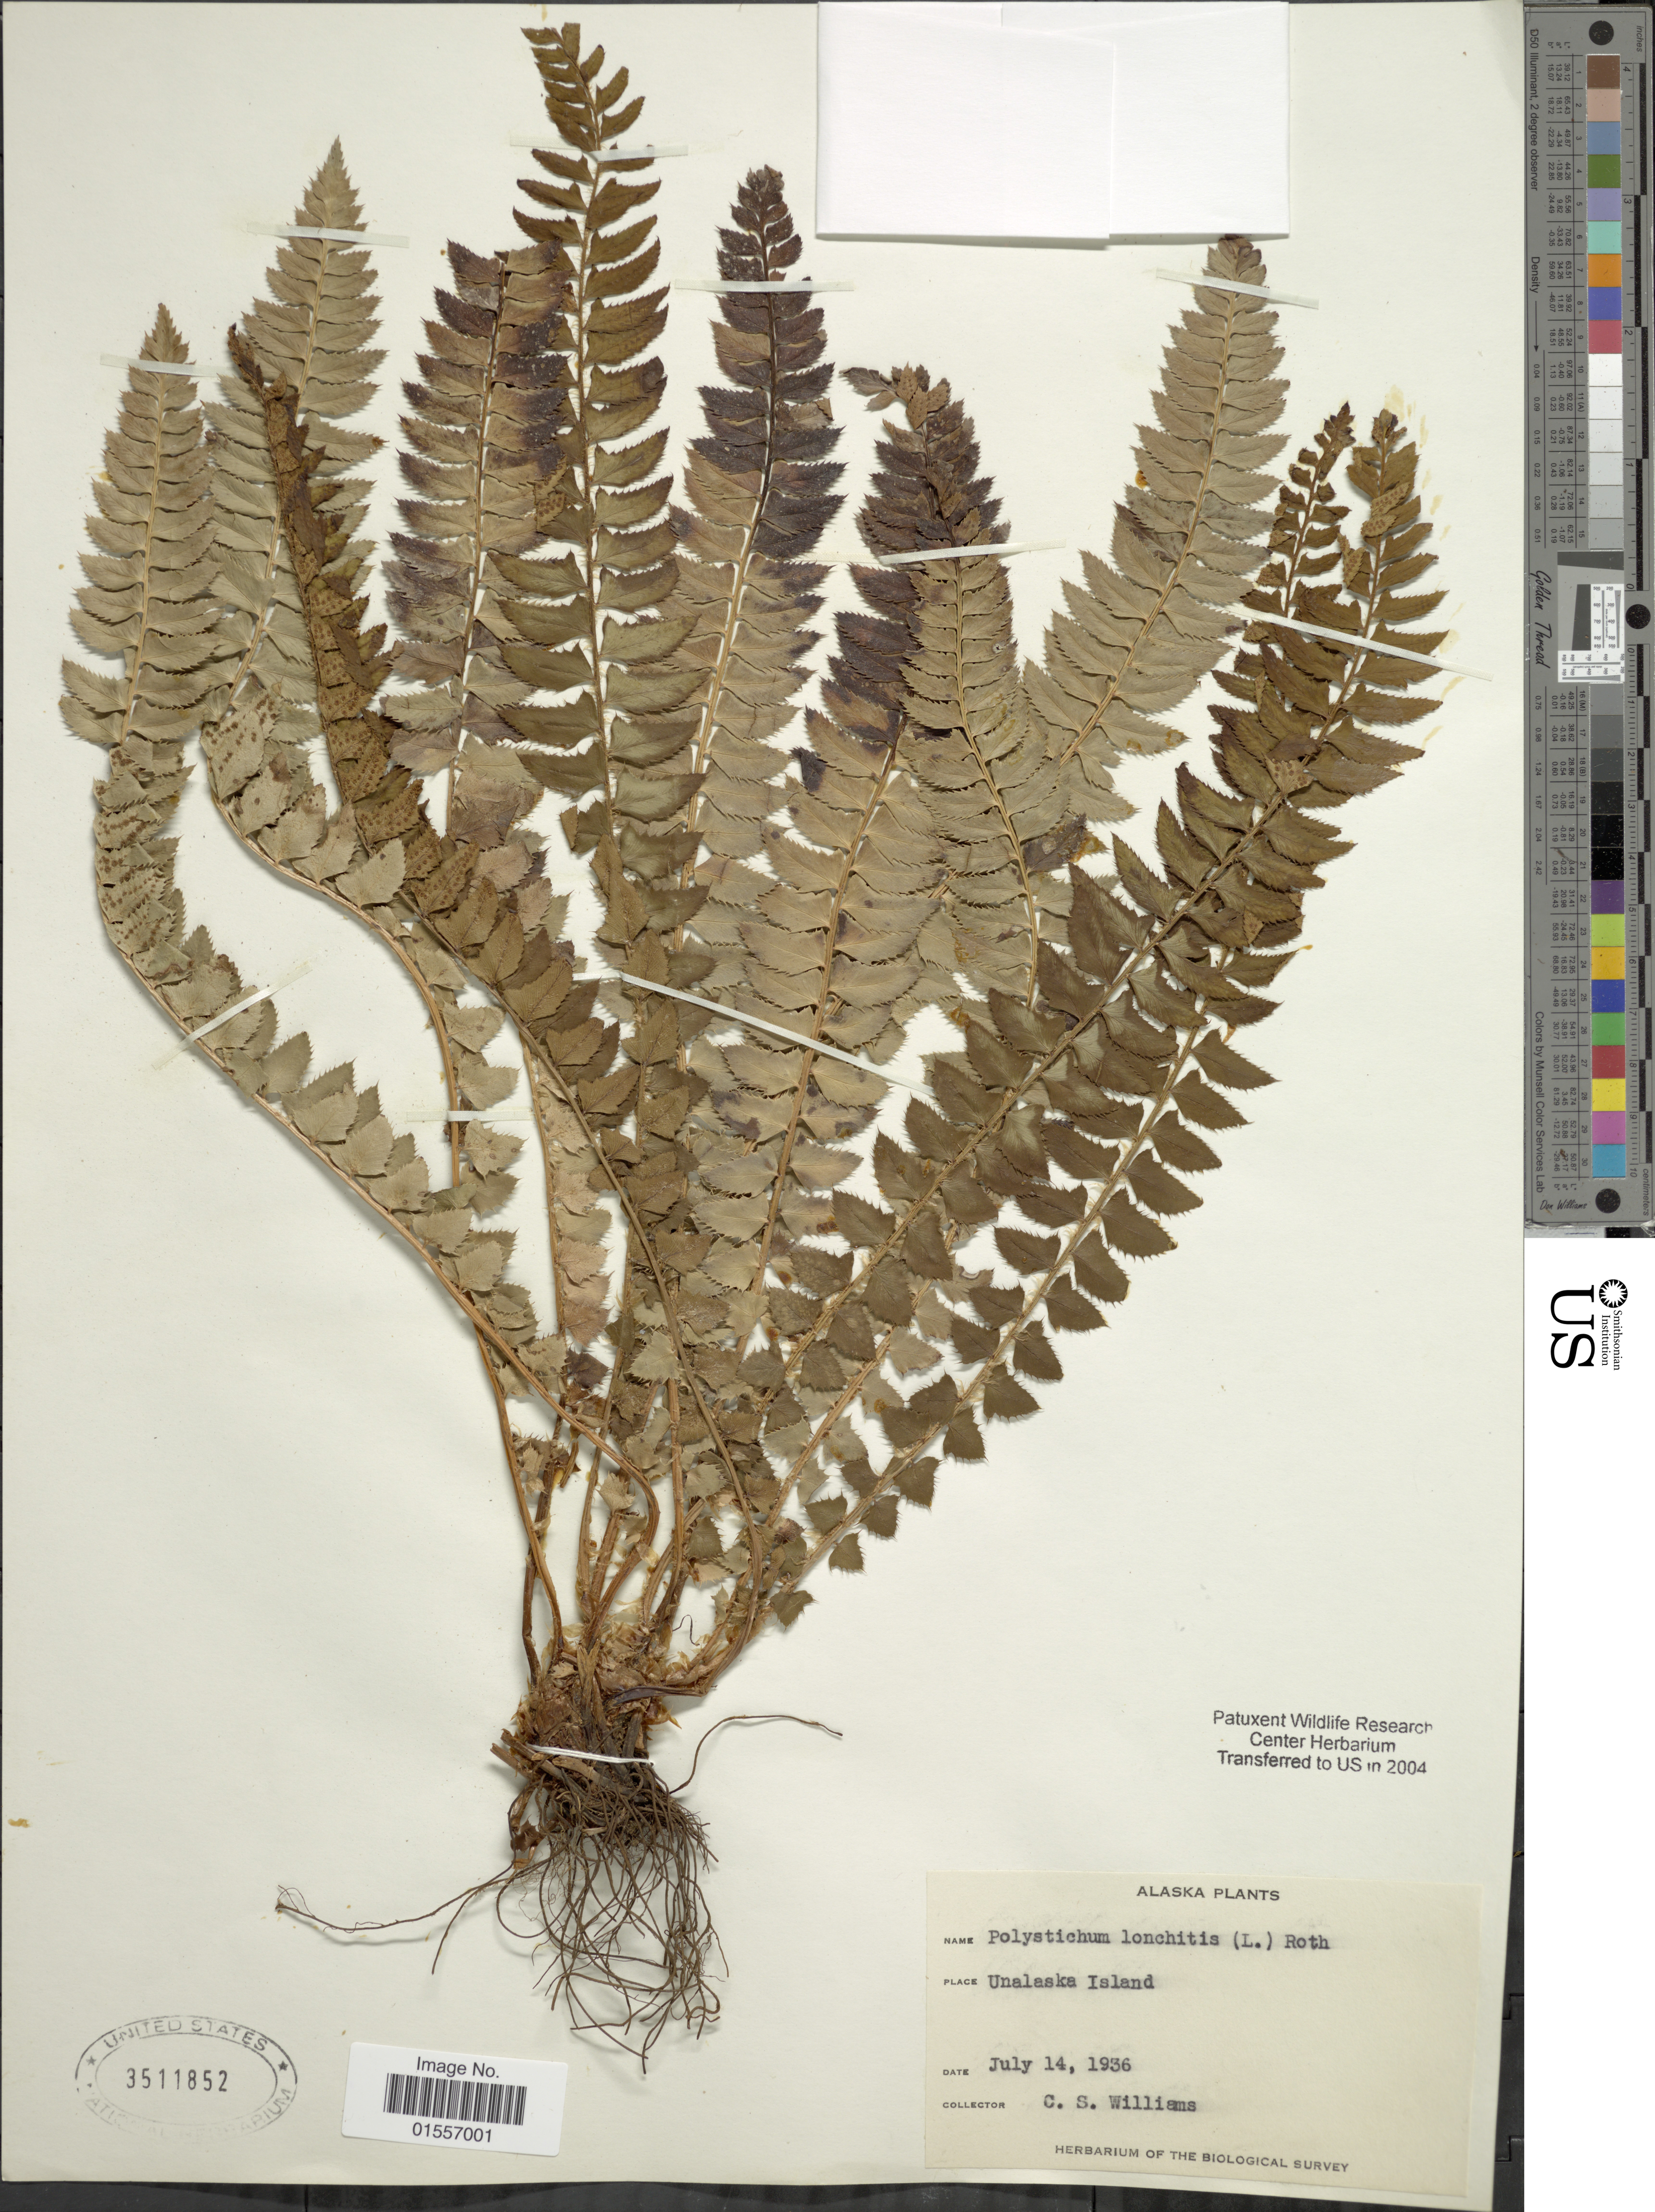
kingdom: Plantae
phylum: Tracheophyta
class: Polypodiopsida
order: Polypodiales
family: Dryopteridaceae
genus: Polystichum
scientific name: Polystichum lonchitis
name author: (Roth) L.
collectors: C. Williams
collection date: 1936-07-14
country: United States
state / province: Alaska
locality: Alaska, Unalaska Island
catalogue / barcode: US 3511852